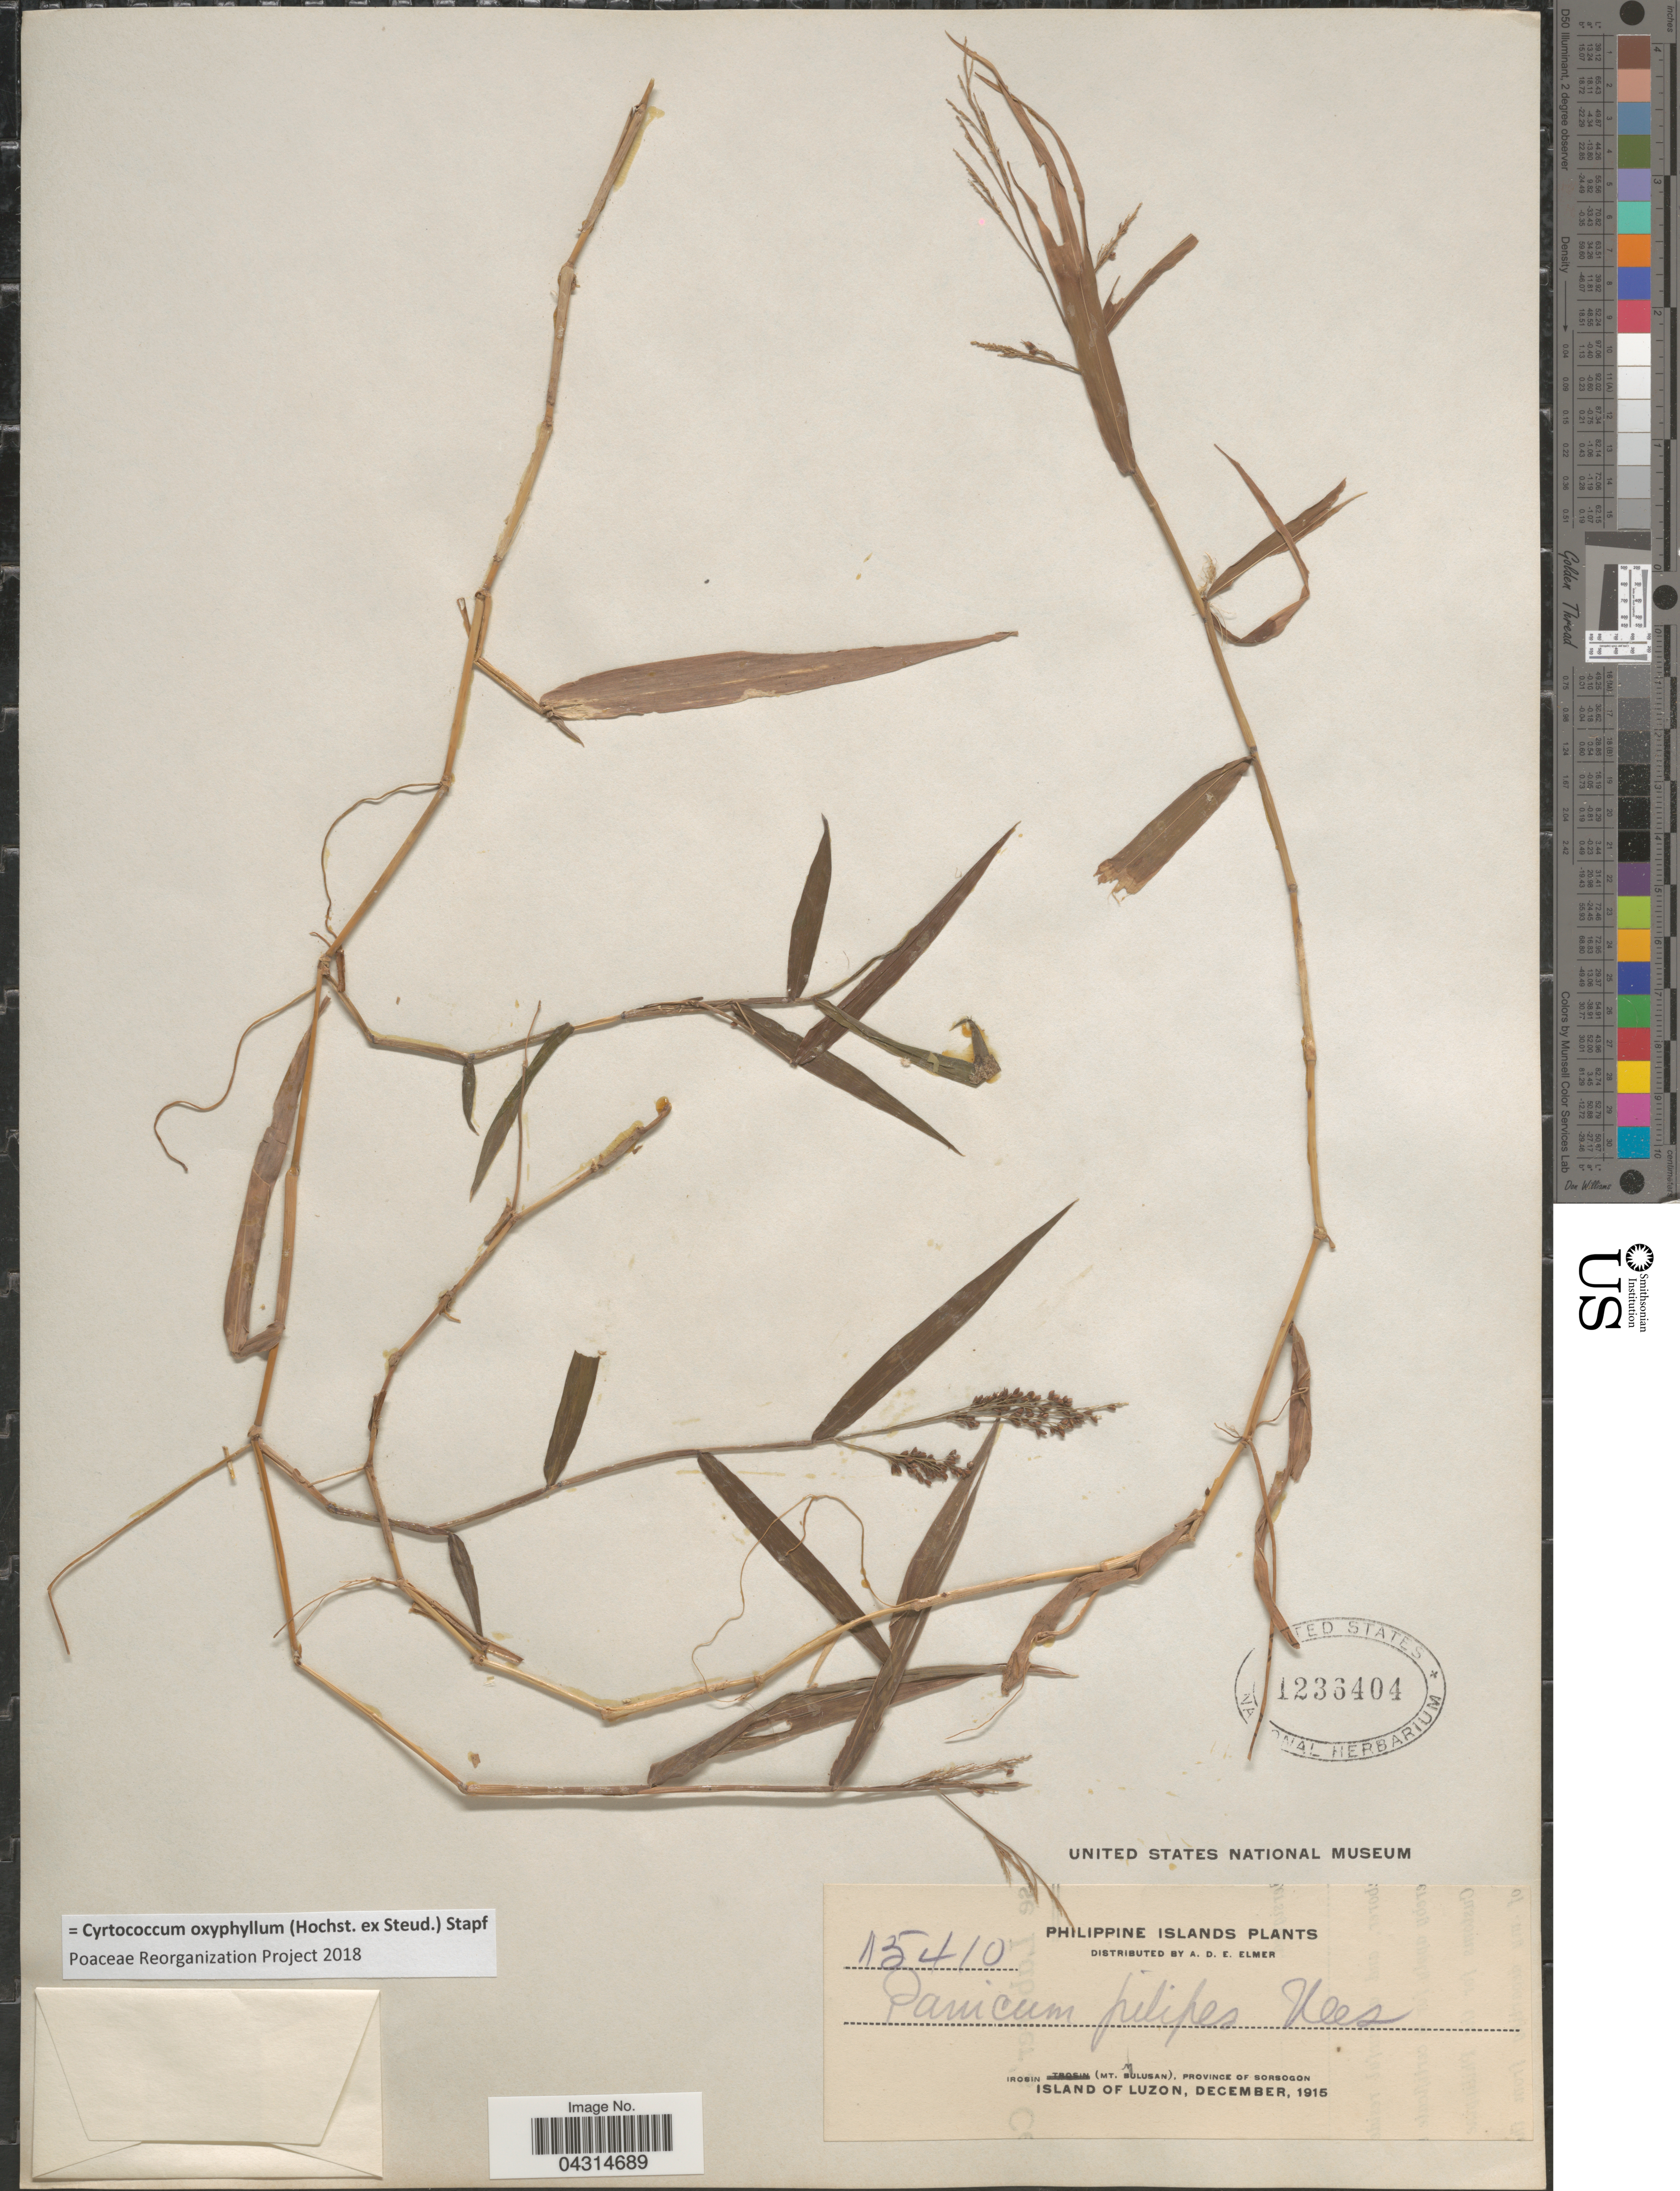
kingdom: Plantae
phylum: Tracheophyta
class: Liliopsida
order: Poales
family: Poaceae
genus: Cyrtococcum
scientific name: Cyrtococcum oxyphyllum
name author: (Steud.) Stapf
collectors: A. D. E. Elmer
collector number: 15410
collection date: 1915-12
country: Philippines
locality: Philippine Islands. Irosin (Mt. Bulusan), Province of Sorsogon. Island of Luzon.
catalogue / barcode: US 1236404